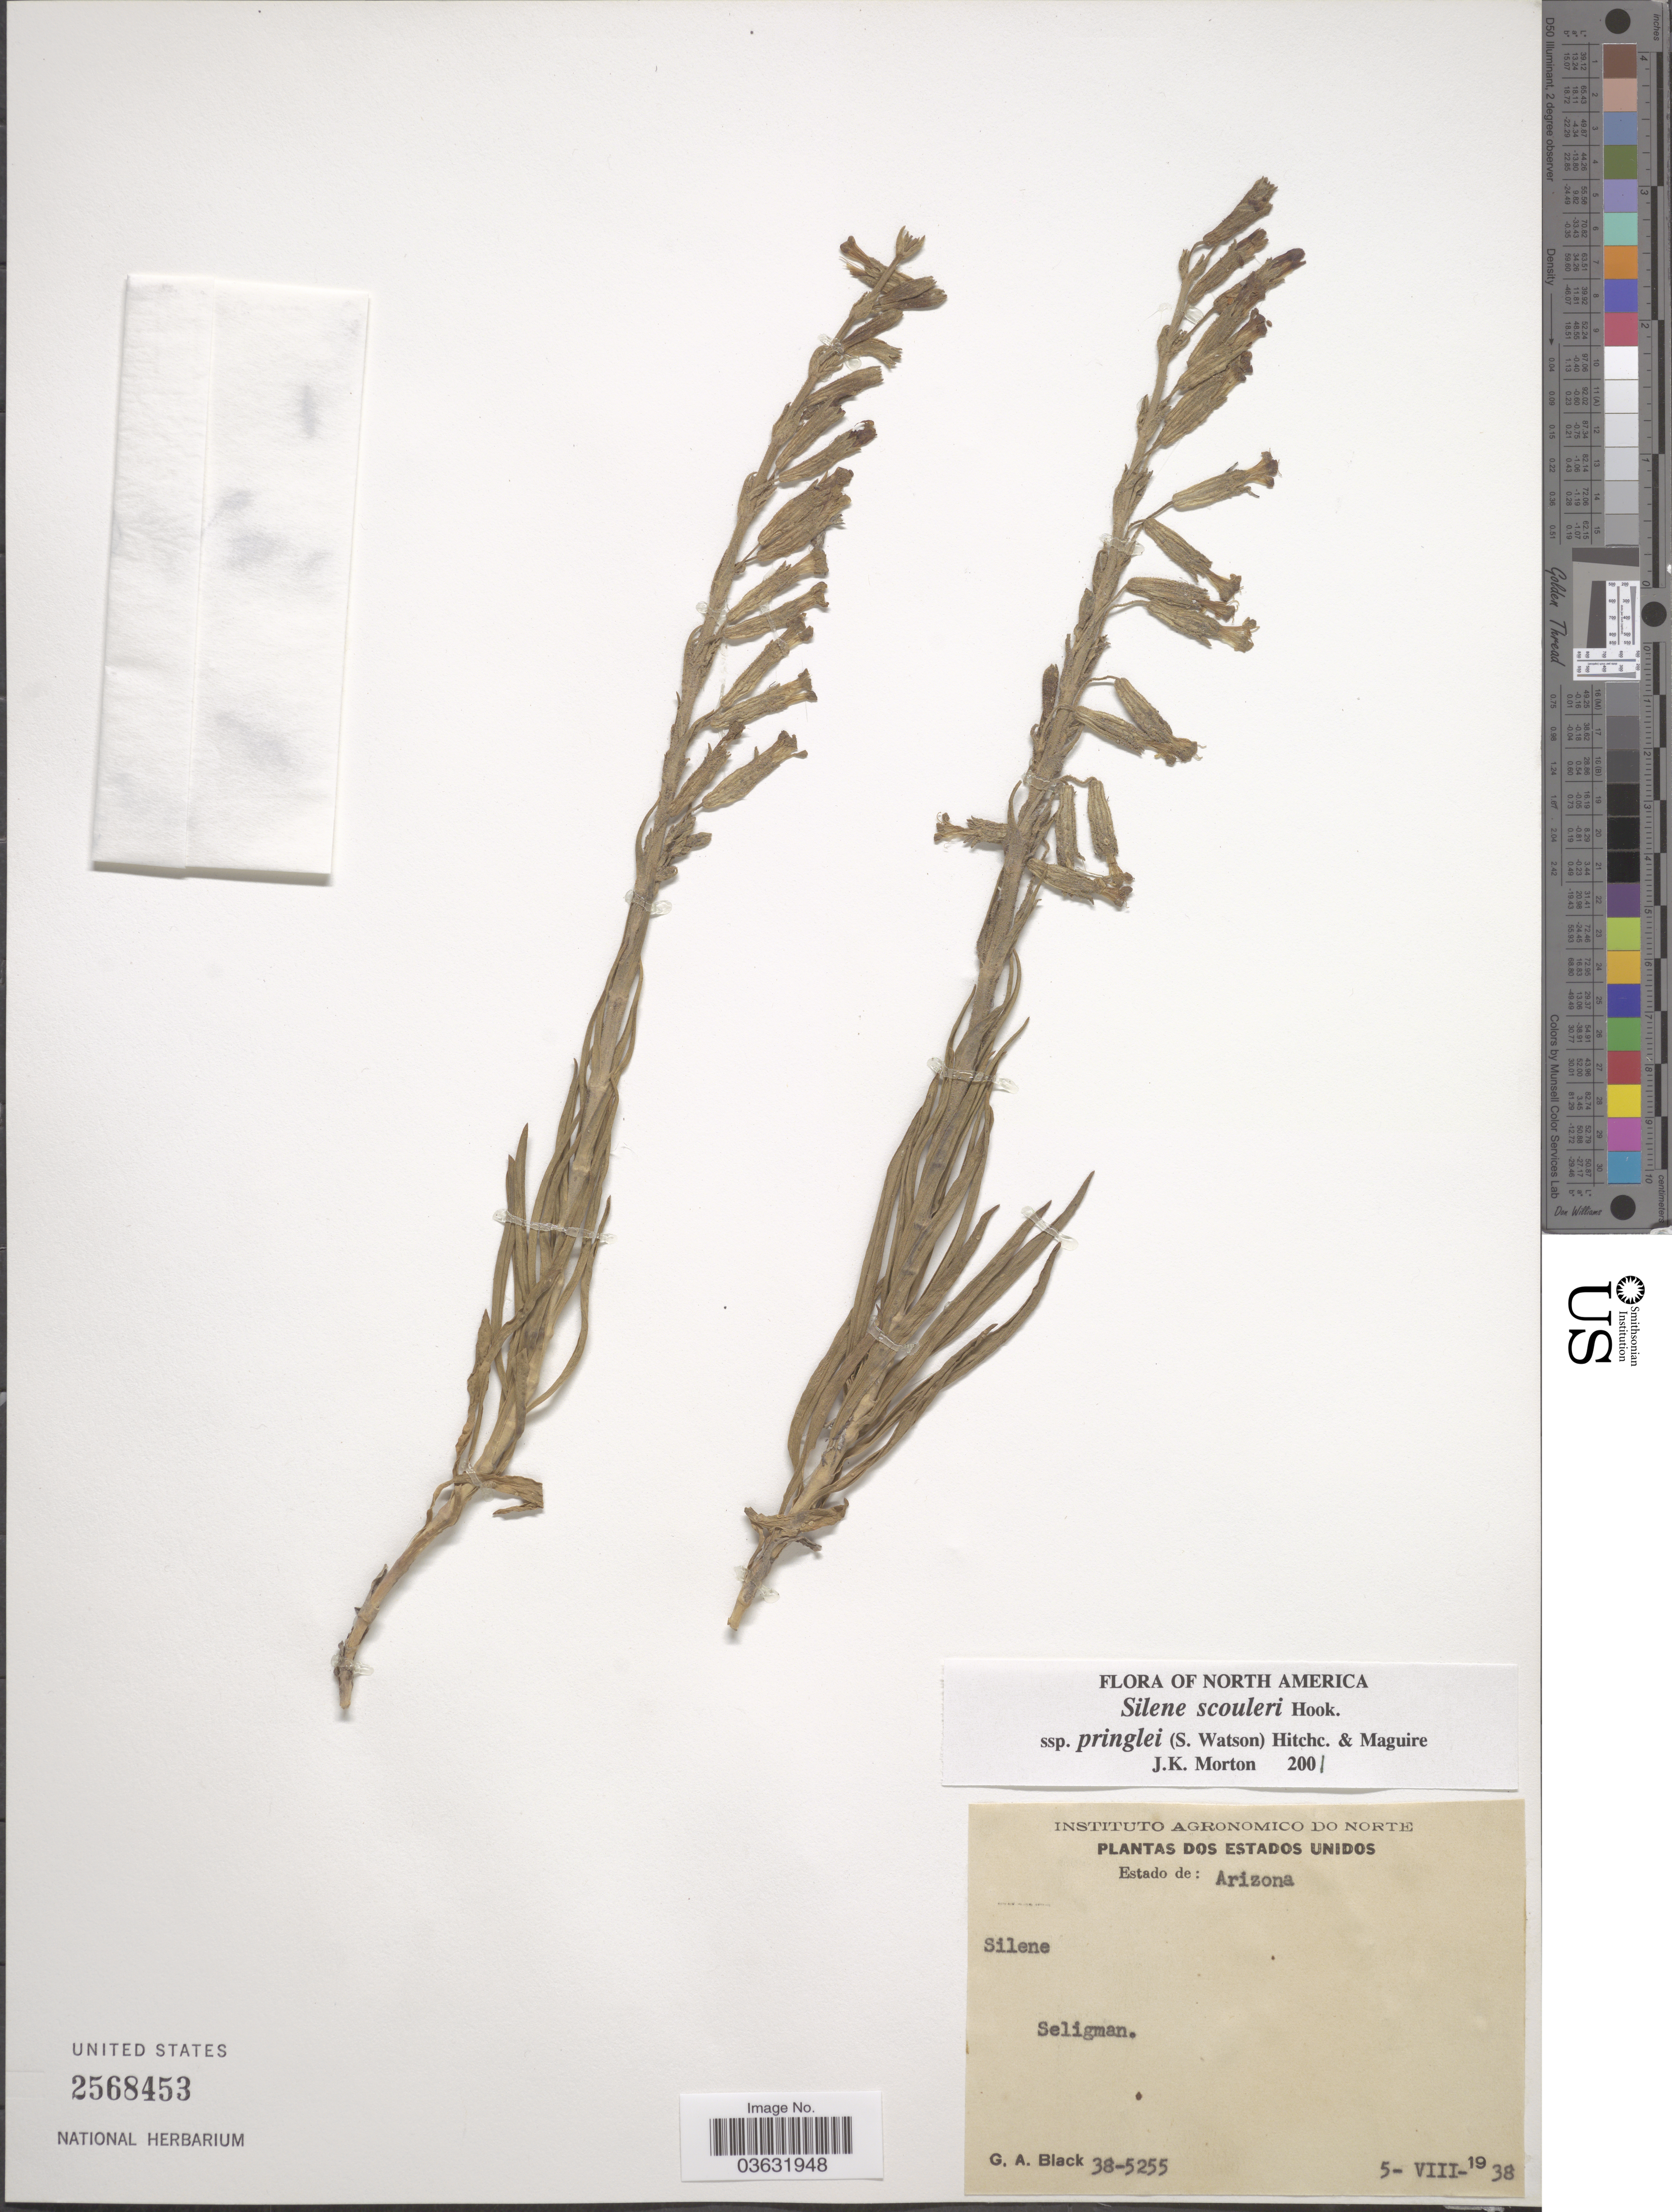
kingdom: Plantae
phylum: Tracheophyta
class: Magnoliopsida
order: Caryophyllales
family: Caryophyllaceae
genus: Silene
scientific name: Silene scouleri subsp. pringlei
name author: (S. Watson) C.L. Hitchc. & Maguire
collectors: G. A. Black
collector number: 38-5255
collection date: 1938-08-05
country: United States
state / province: Arizona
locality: Dos Estados Unidos. Seligman.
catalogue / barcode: US 2568453